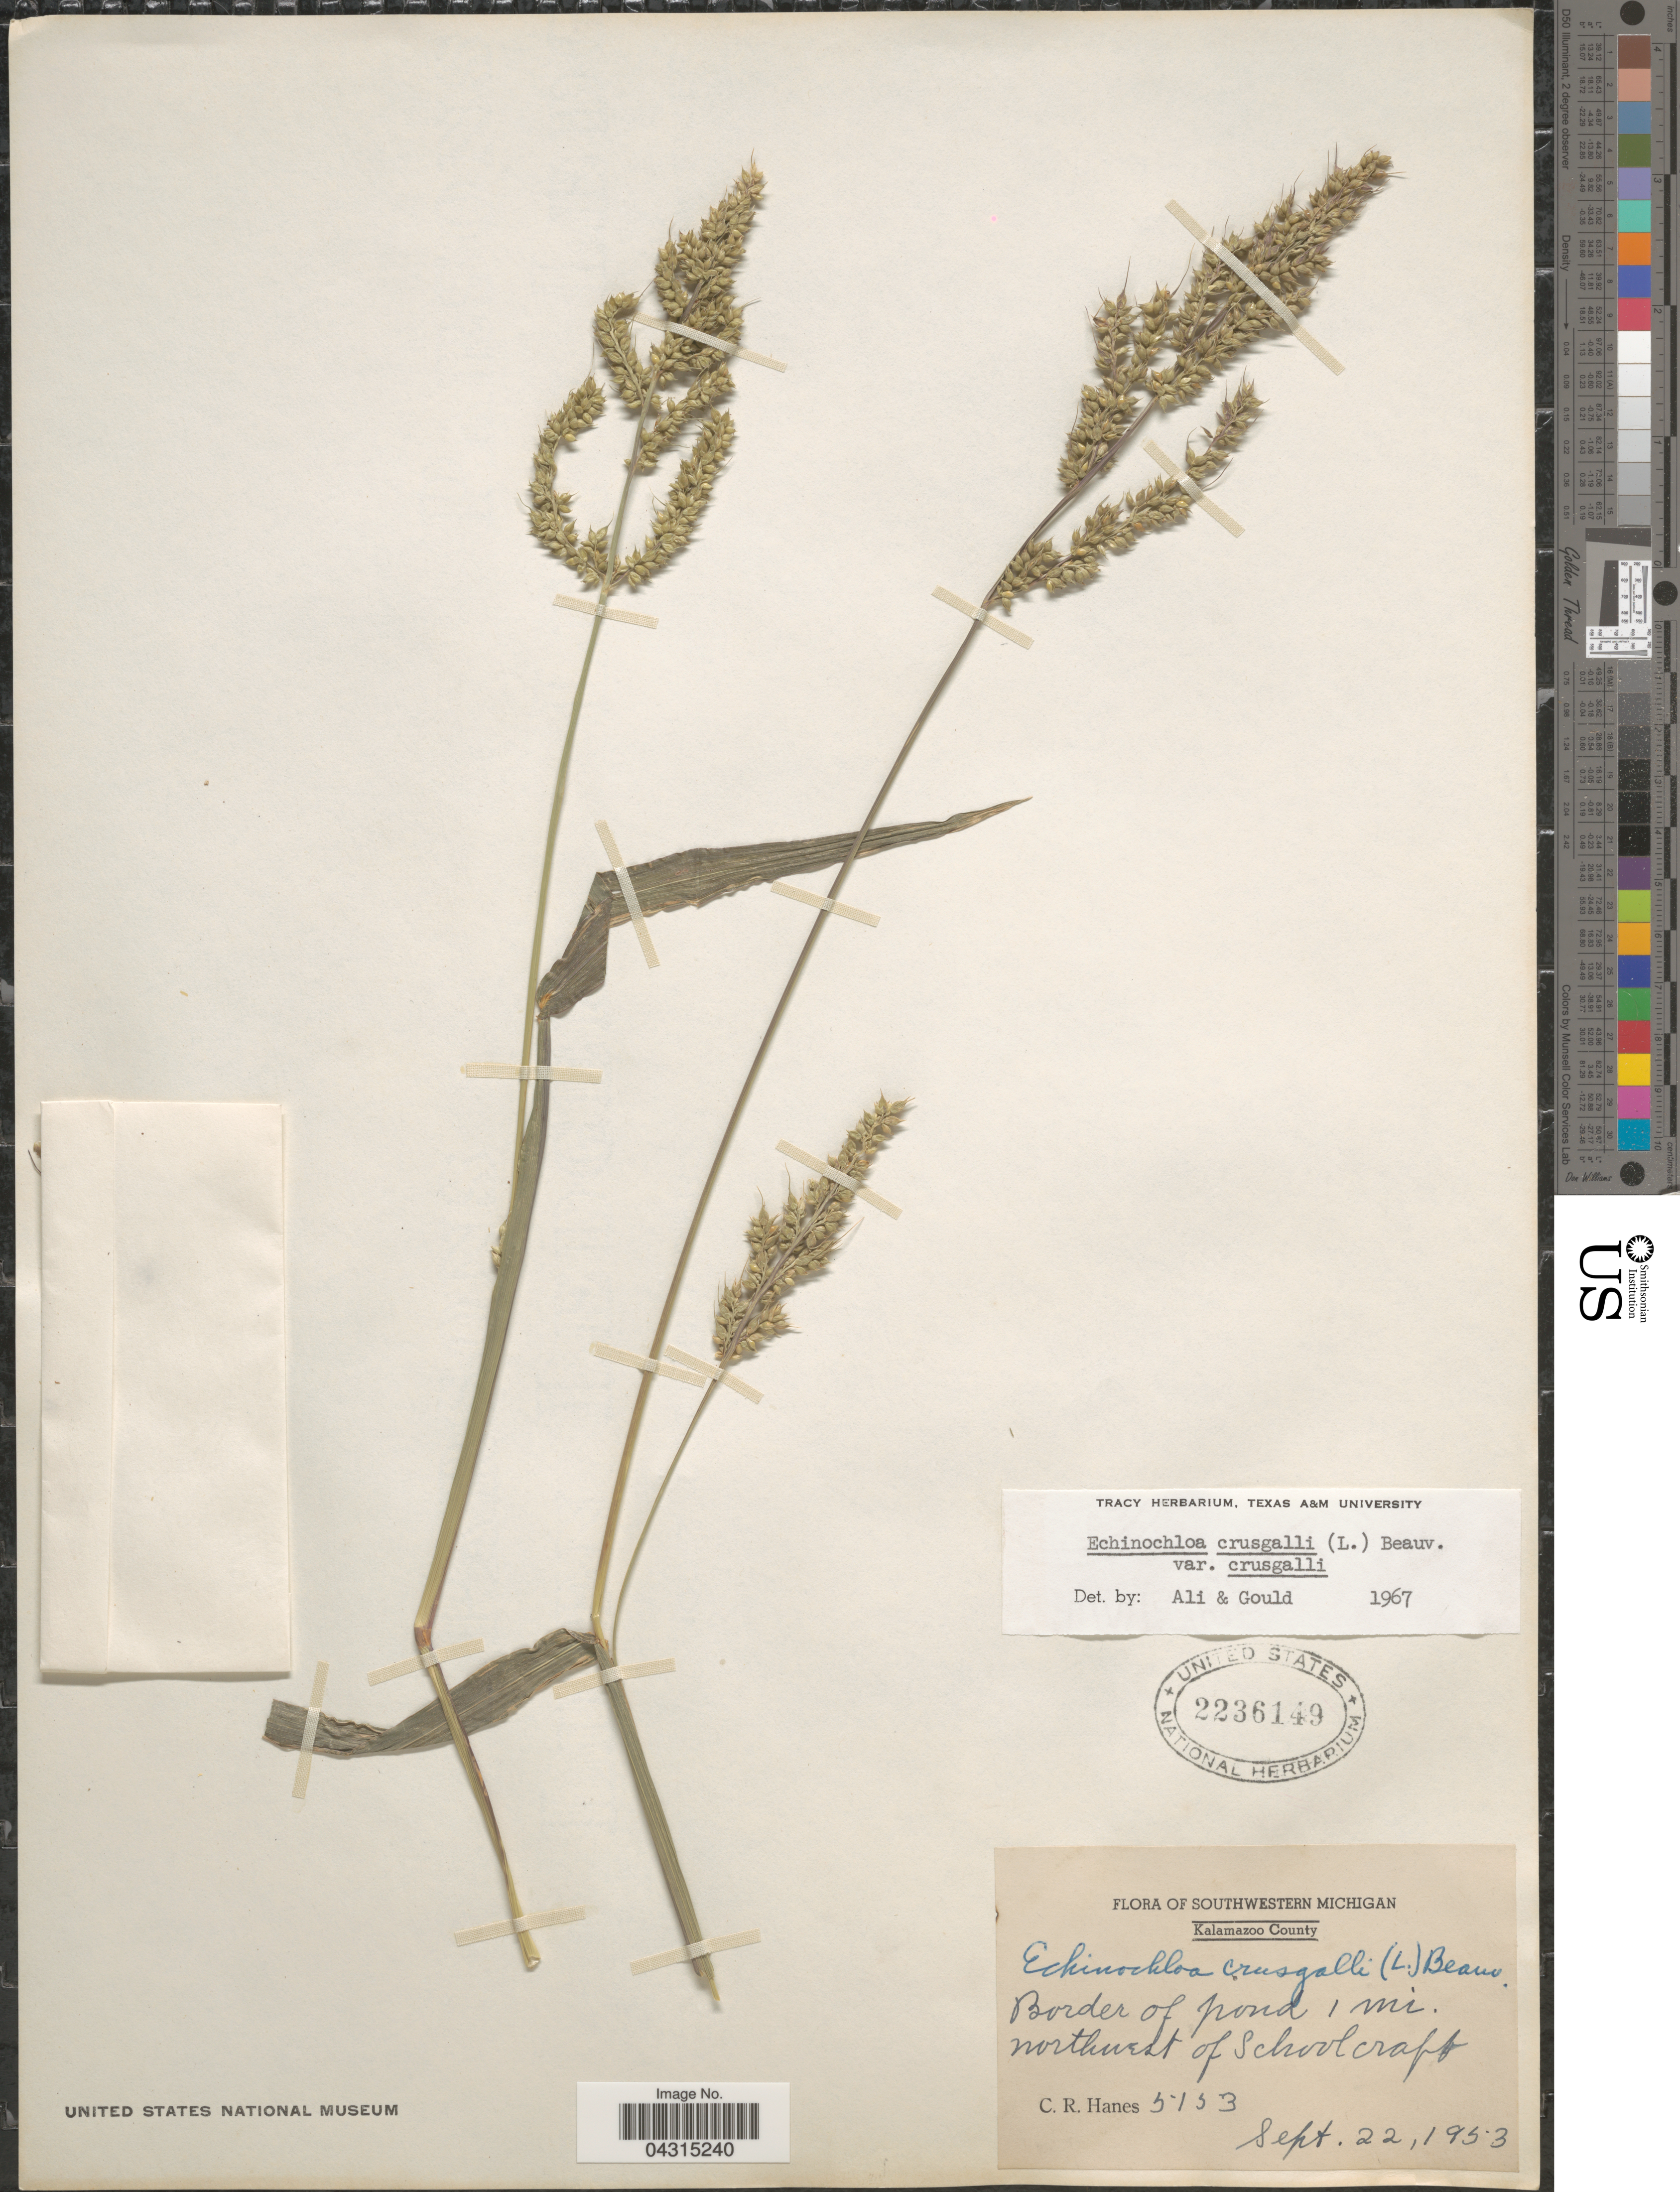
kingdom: Plantae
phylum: Tracheophyta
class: Liliopsida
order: Poales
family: Poaceae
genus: Echinochloa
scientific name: Echinochloa crus-galli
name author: (L.) P. Beauv.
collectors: C. Hanes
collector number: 5153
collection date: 1953-09-22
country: United States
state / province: Michigan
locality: Southwestern Michigan. Kalamazoo County. Border of pond 1 mi. northwest of Schoolcraft.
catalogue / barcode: US 2236149